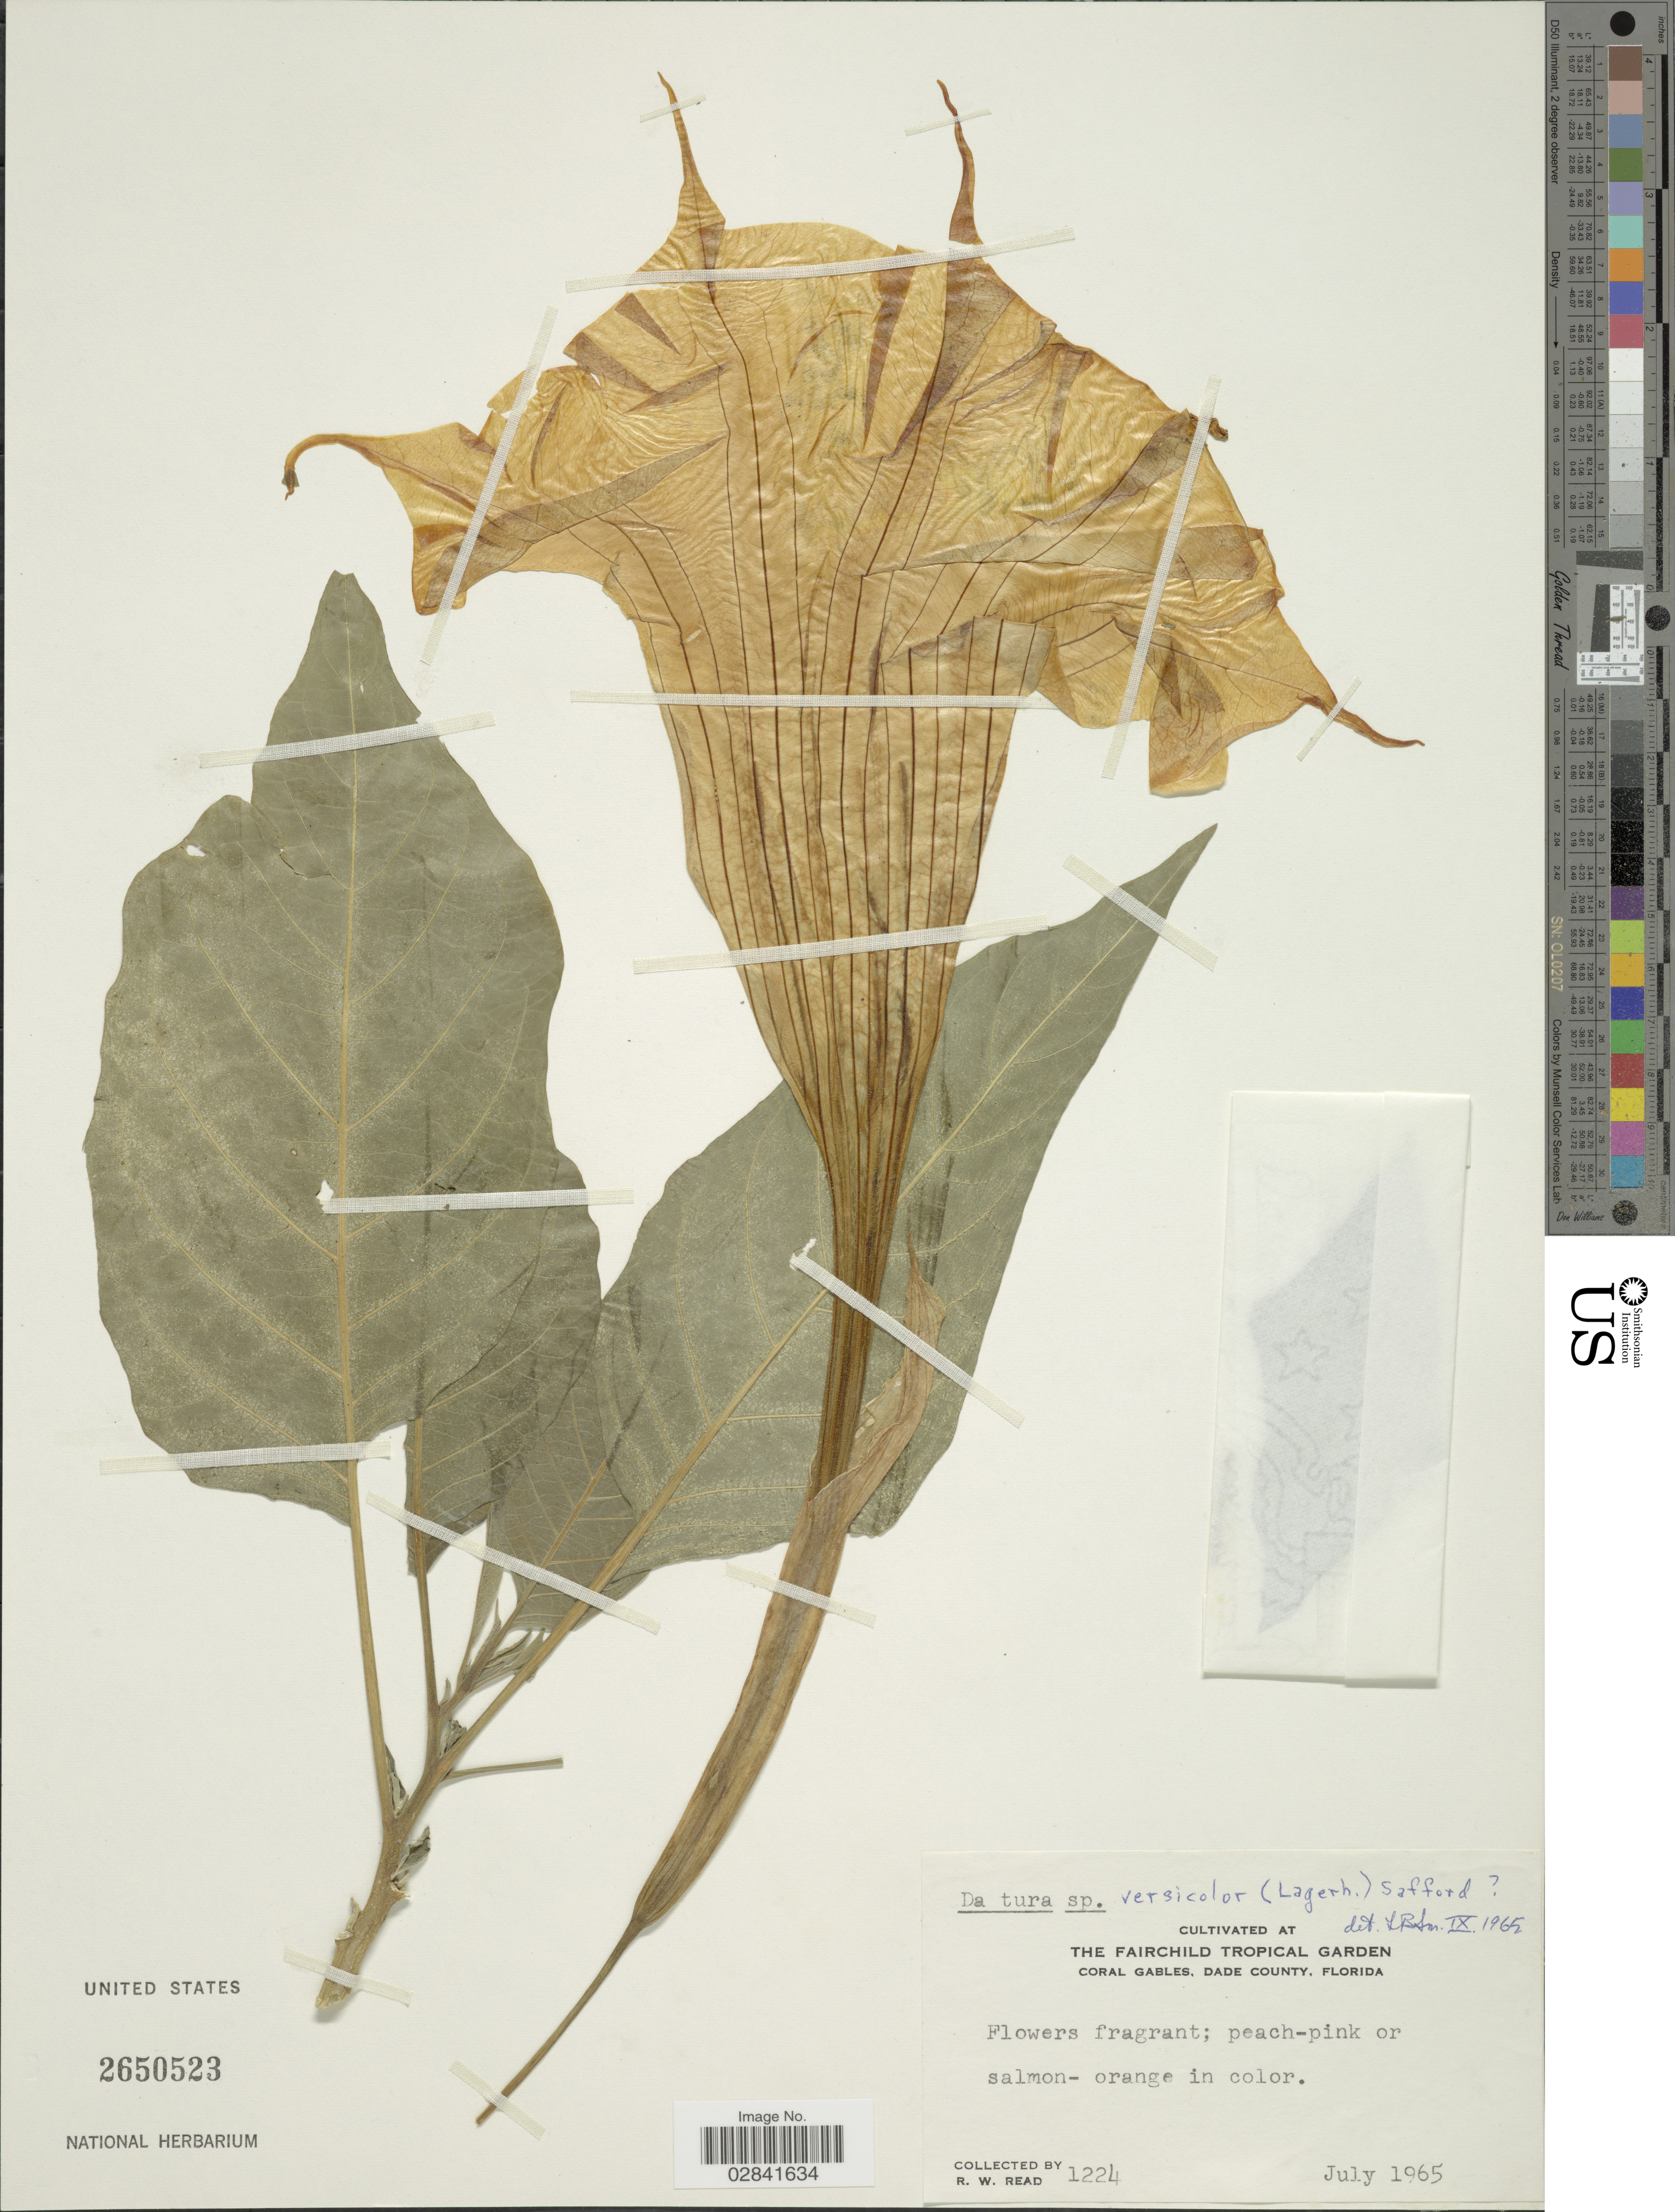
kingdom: Plantae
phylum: Tracheophyta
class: Magnoliopsida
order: Solanales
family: Solanaceae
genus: Brugmansia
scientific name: Brugmansia versicolor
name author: Lagerh.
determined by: (US) Smithsonian Institution - National Museum of Natural History - Department of Botany (UNITED STATES)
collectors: R. W. Read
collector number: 1224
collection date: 1965-07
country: United States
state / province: Florida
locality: The Fairchild Tropical Garden. Coral Gables, Dade county.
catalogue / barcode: US 2650523